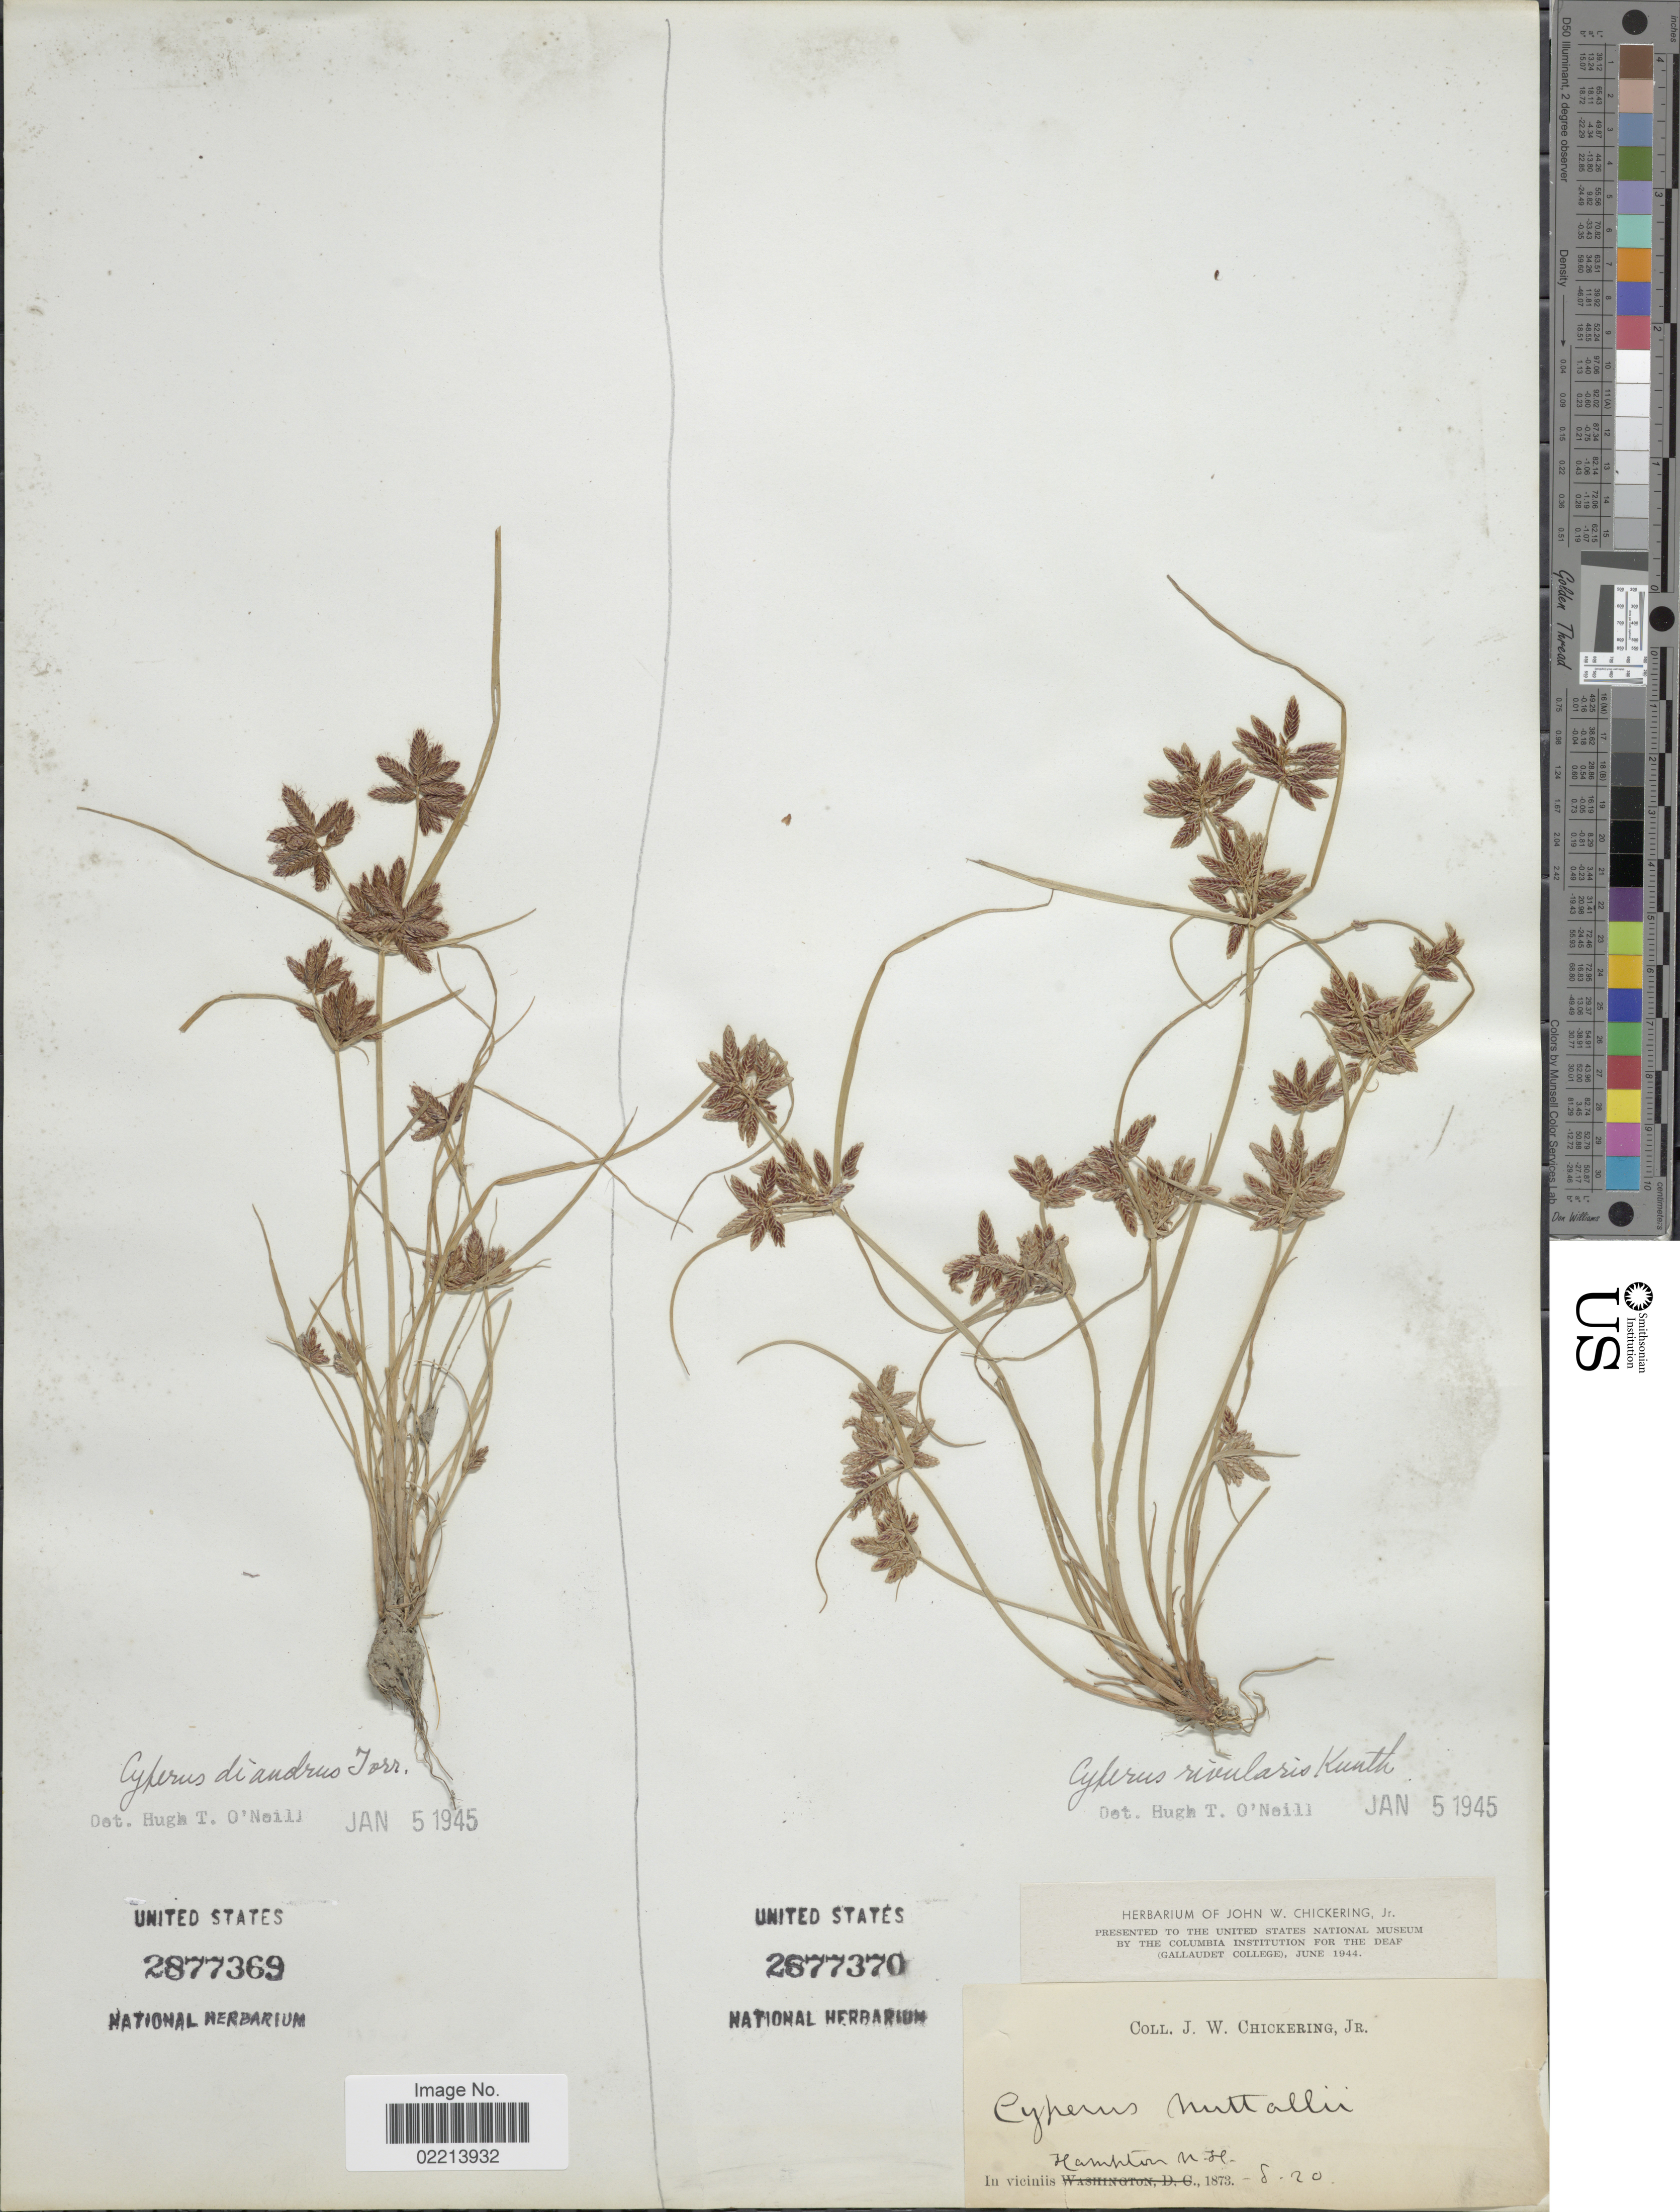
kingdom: Plantae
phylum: Tracheophyta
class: Liliopsida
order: Poales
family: Cyperaceae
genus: Cyperus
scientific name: Cyperus bipartitus Torr.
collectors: J. W. Chickering Jr.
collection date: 1873-08-20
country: United States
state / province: New Hampshire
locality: In viciniis Hampton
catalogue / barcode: US 2877370-2